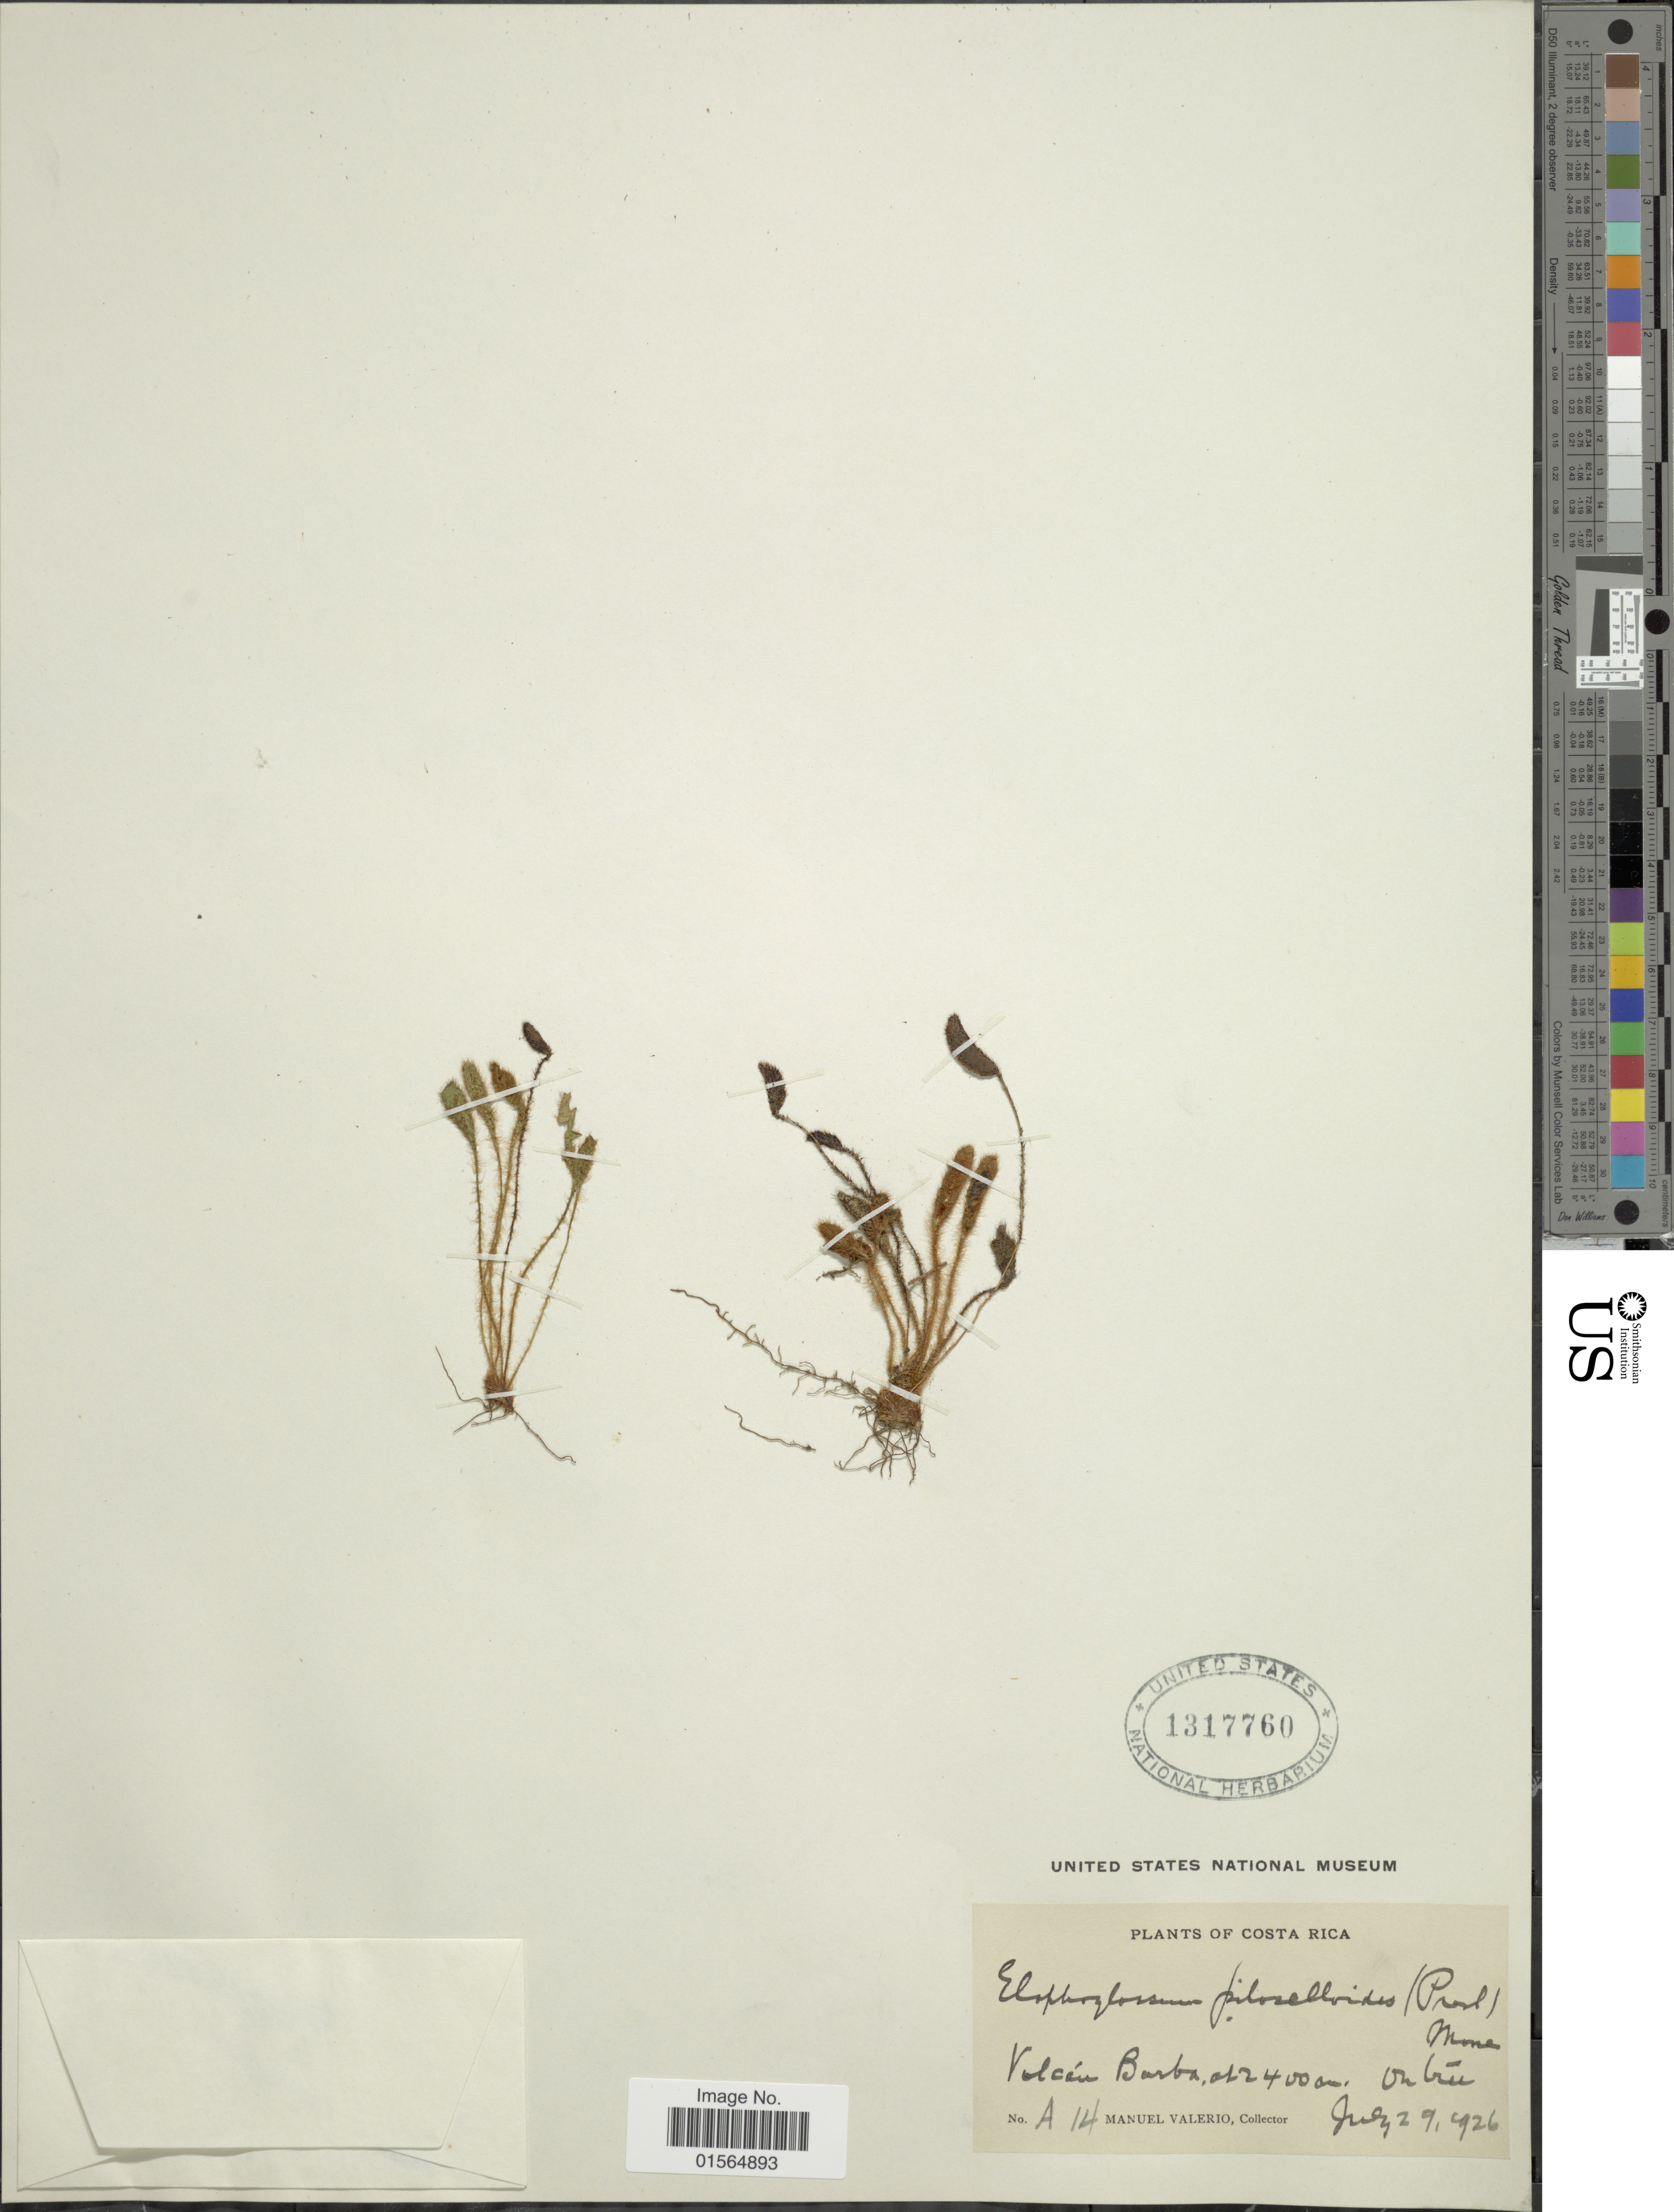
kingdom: Plantae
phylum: Tracheophyta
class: Polypodiopsida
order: Polypodiales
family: Dryopteridaceae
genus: Elaphoglossum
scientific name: Elaphoglossum piloselloides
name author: (C. Presl) T. Moore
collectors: M. Valerio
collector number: A14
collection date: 1926-01-29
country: Costa Rica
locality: Volcan Barba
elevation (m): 2400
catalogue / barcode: US 1317760